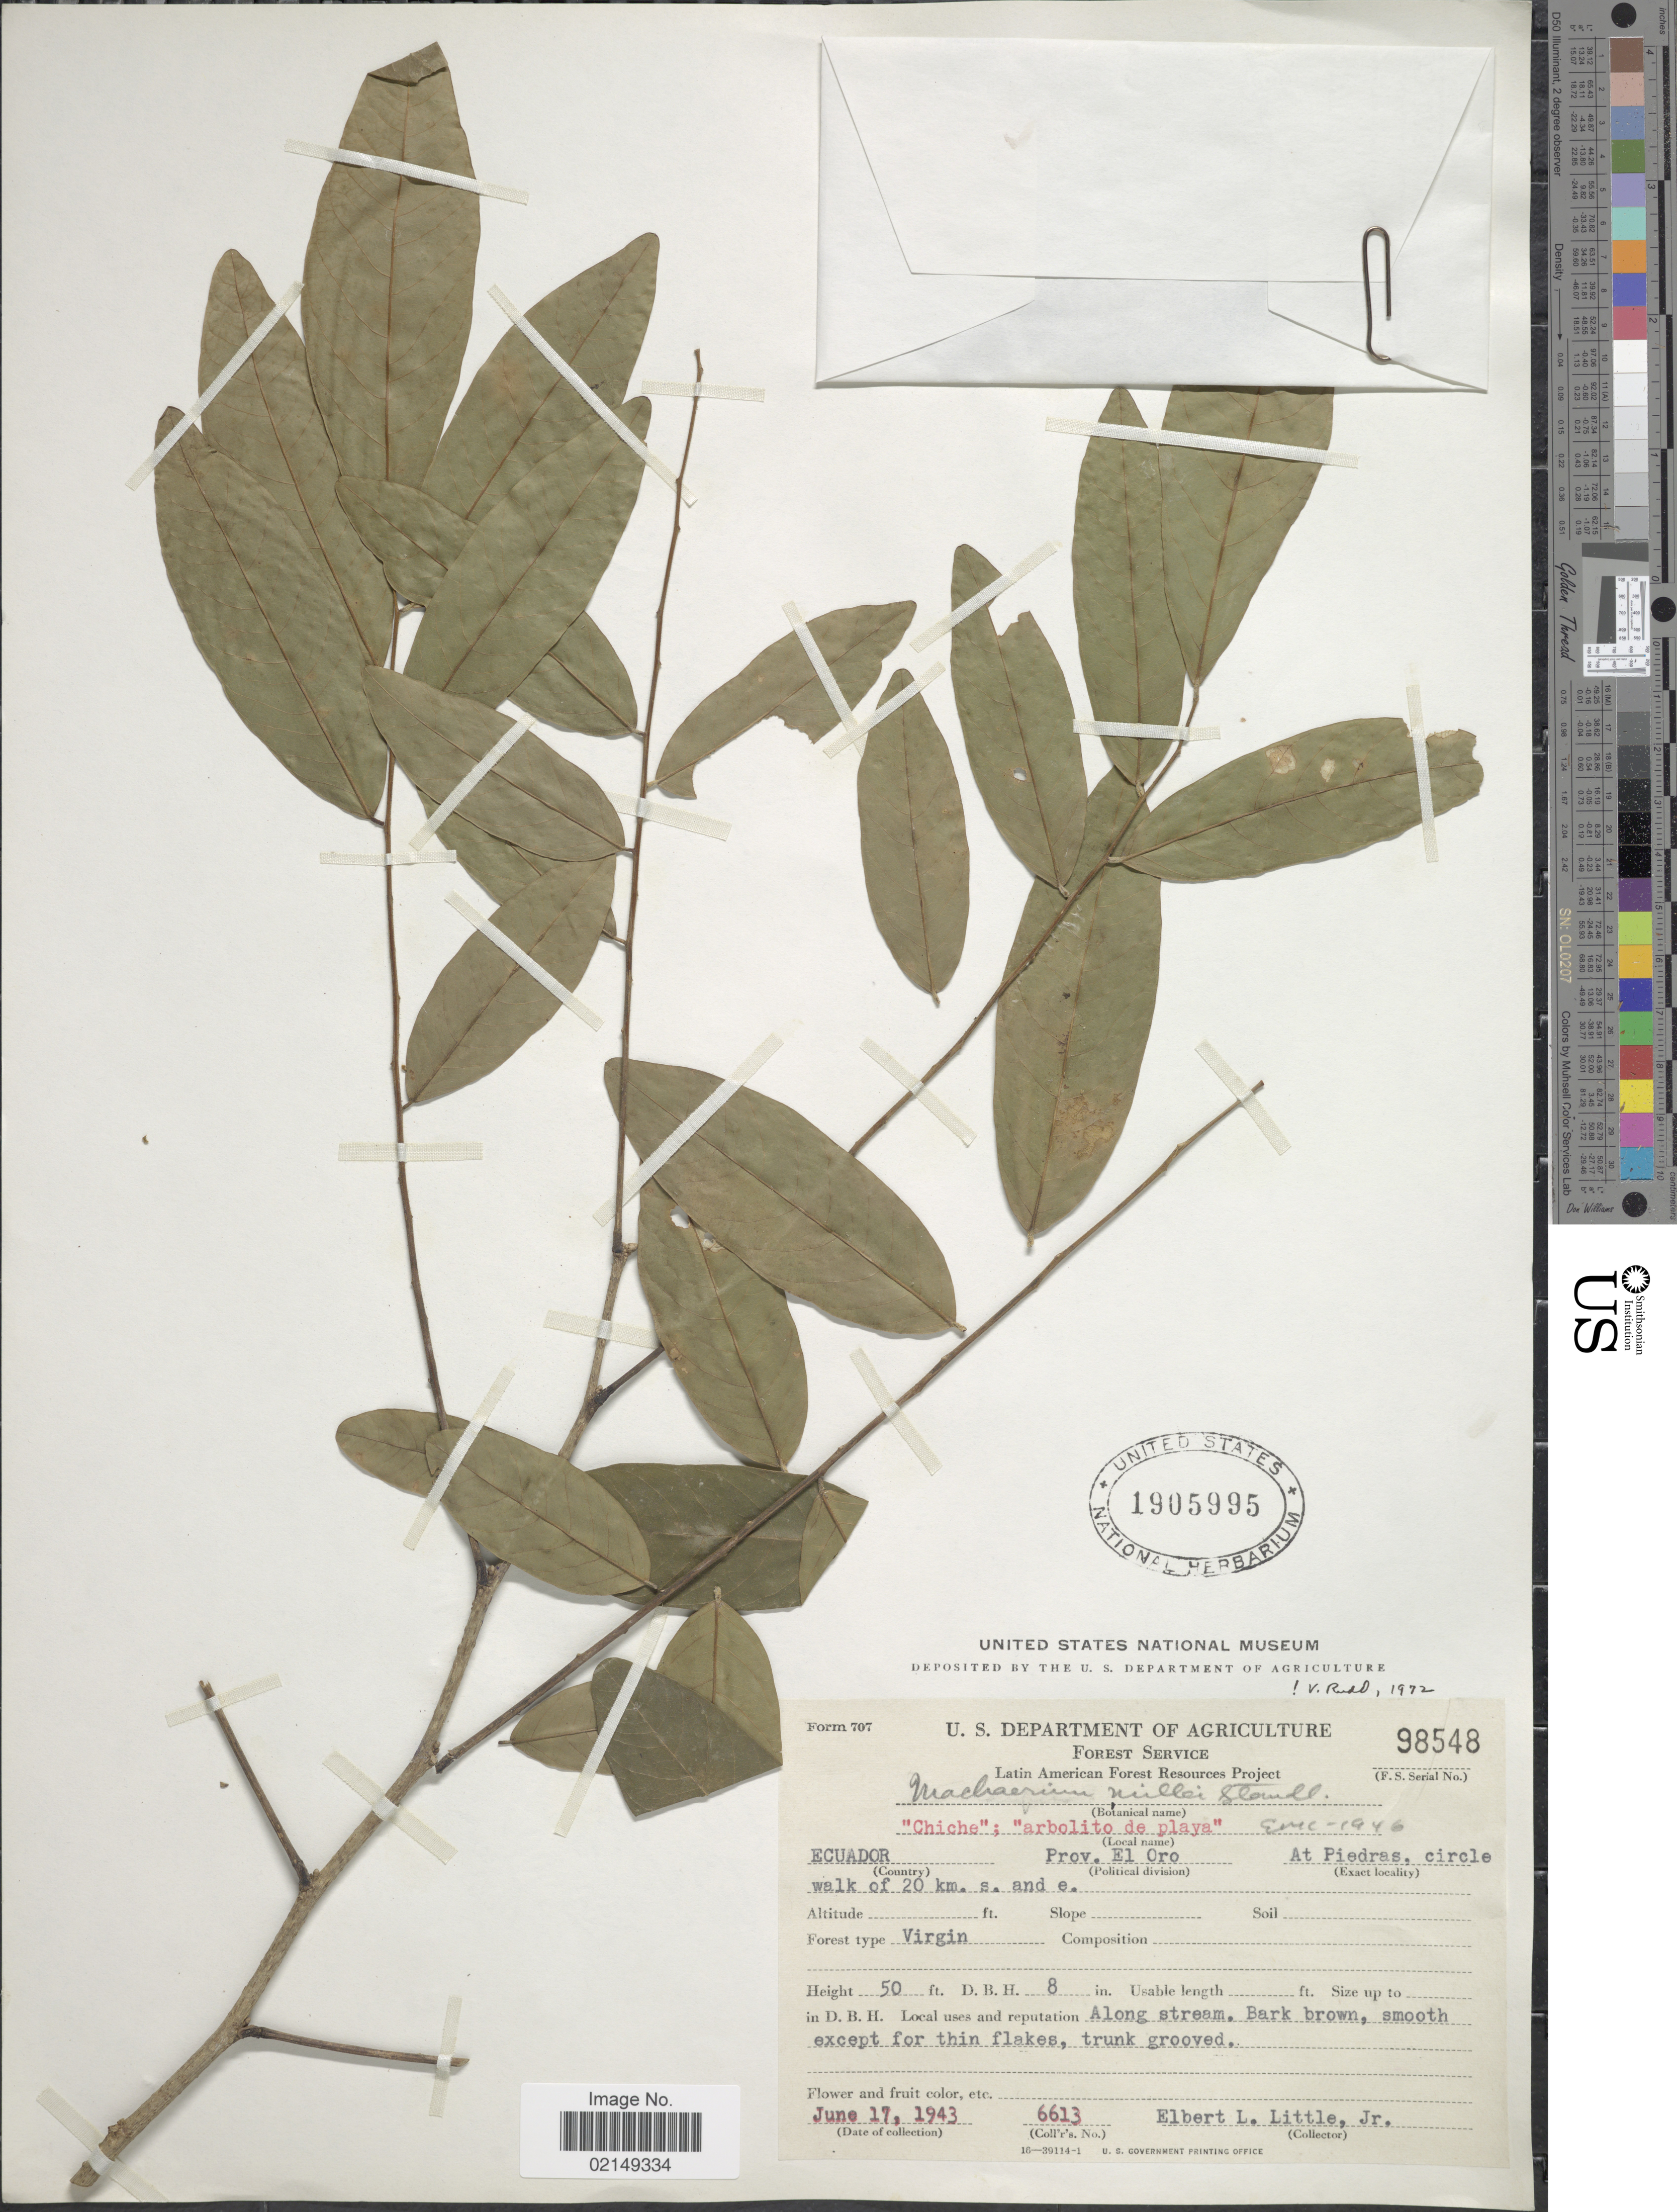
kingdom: Plantae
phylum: Tracheophyta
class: Magnoliopsida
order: Fabales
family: Fabaceae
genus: Machaerium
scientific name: Machaerium millei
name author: Standl.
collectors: E. L. Little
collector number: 6613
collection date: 1943-06-17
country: Ecuador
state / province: El Oro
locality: At PPiedras, circle walk of 20 km. s. and e.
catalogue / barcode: US 1905995